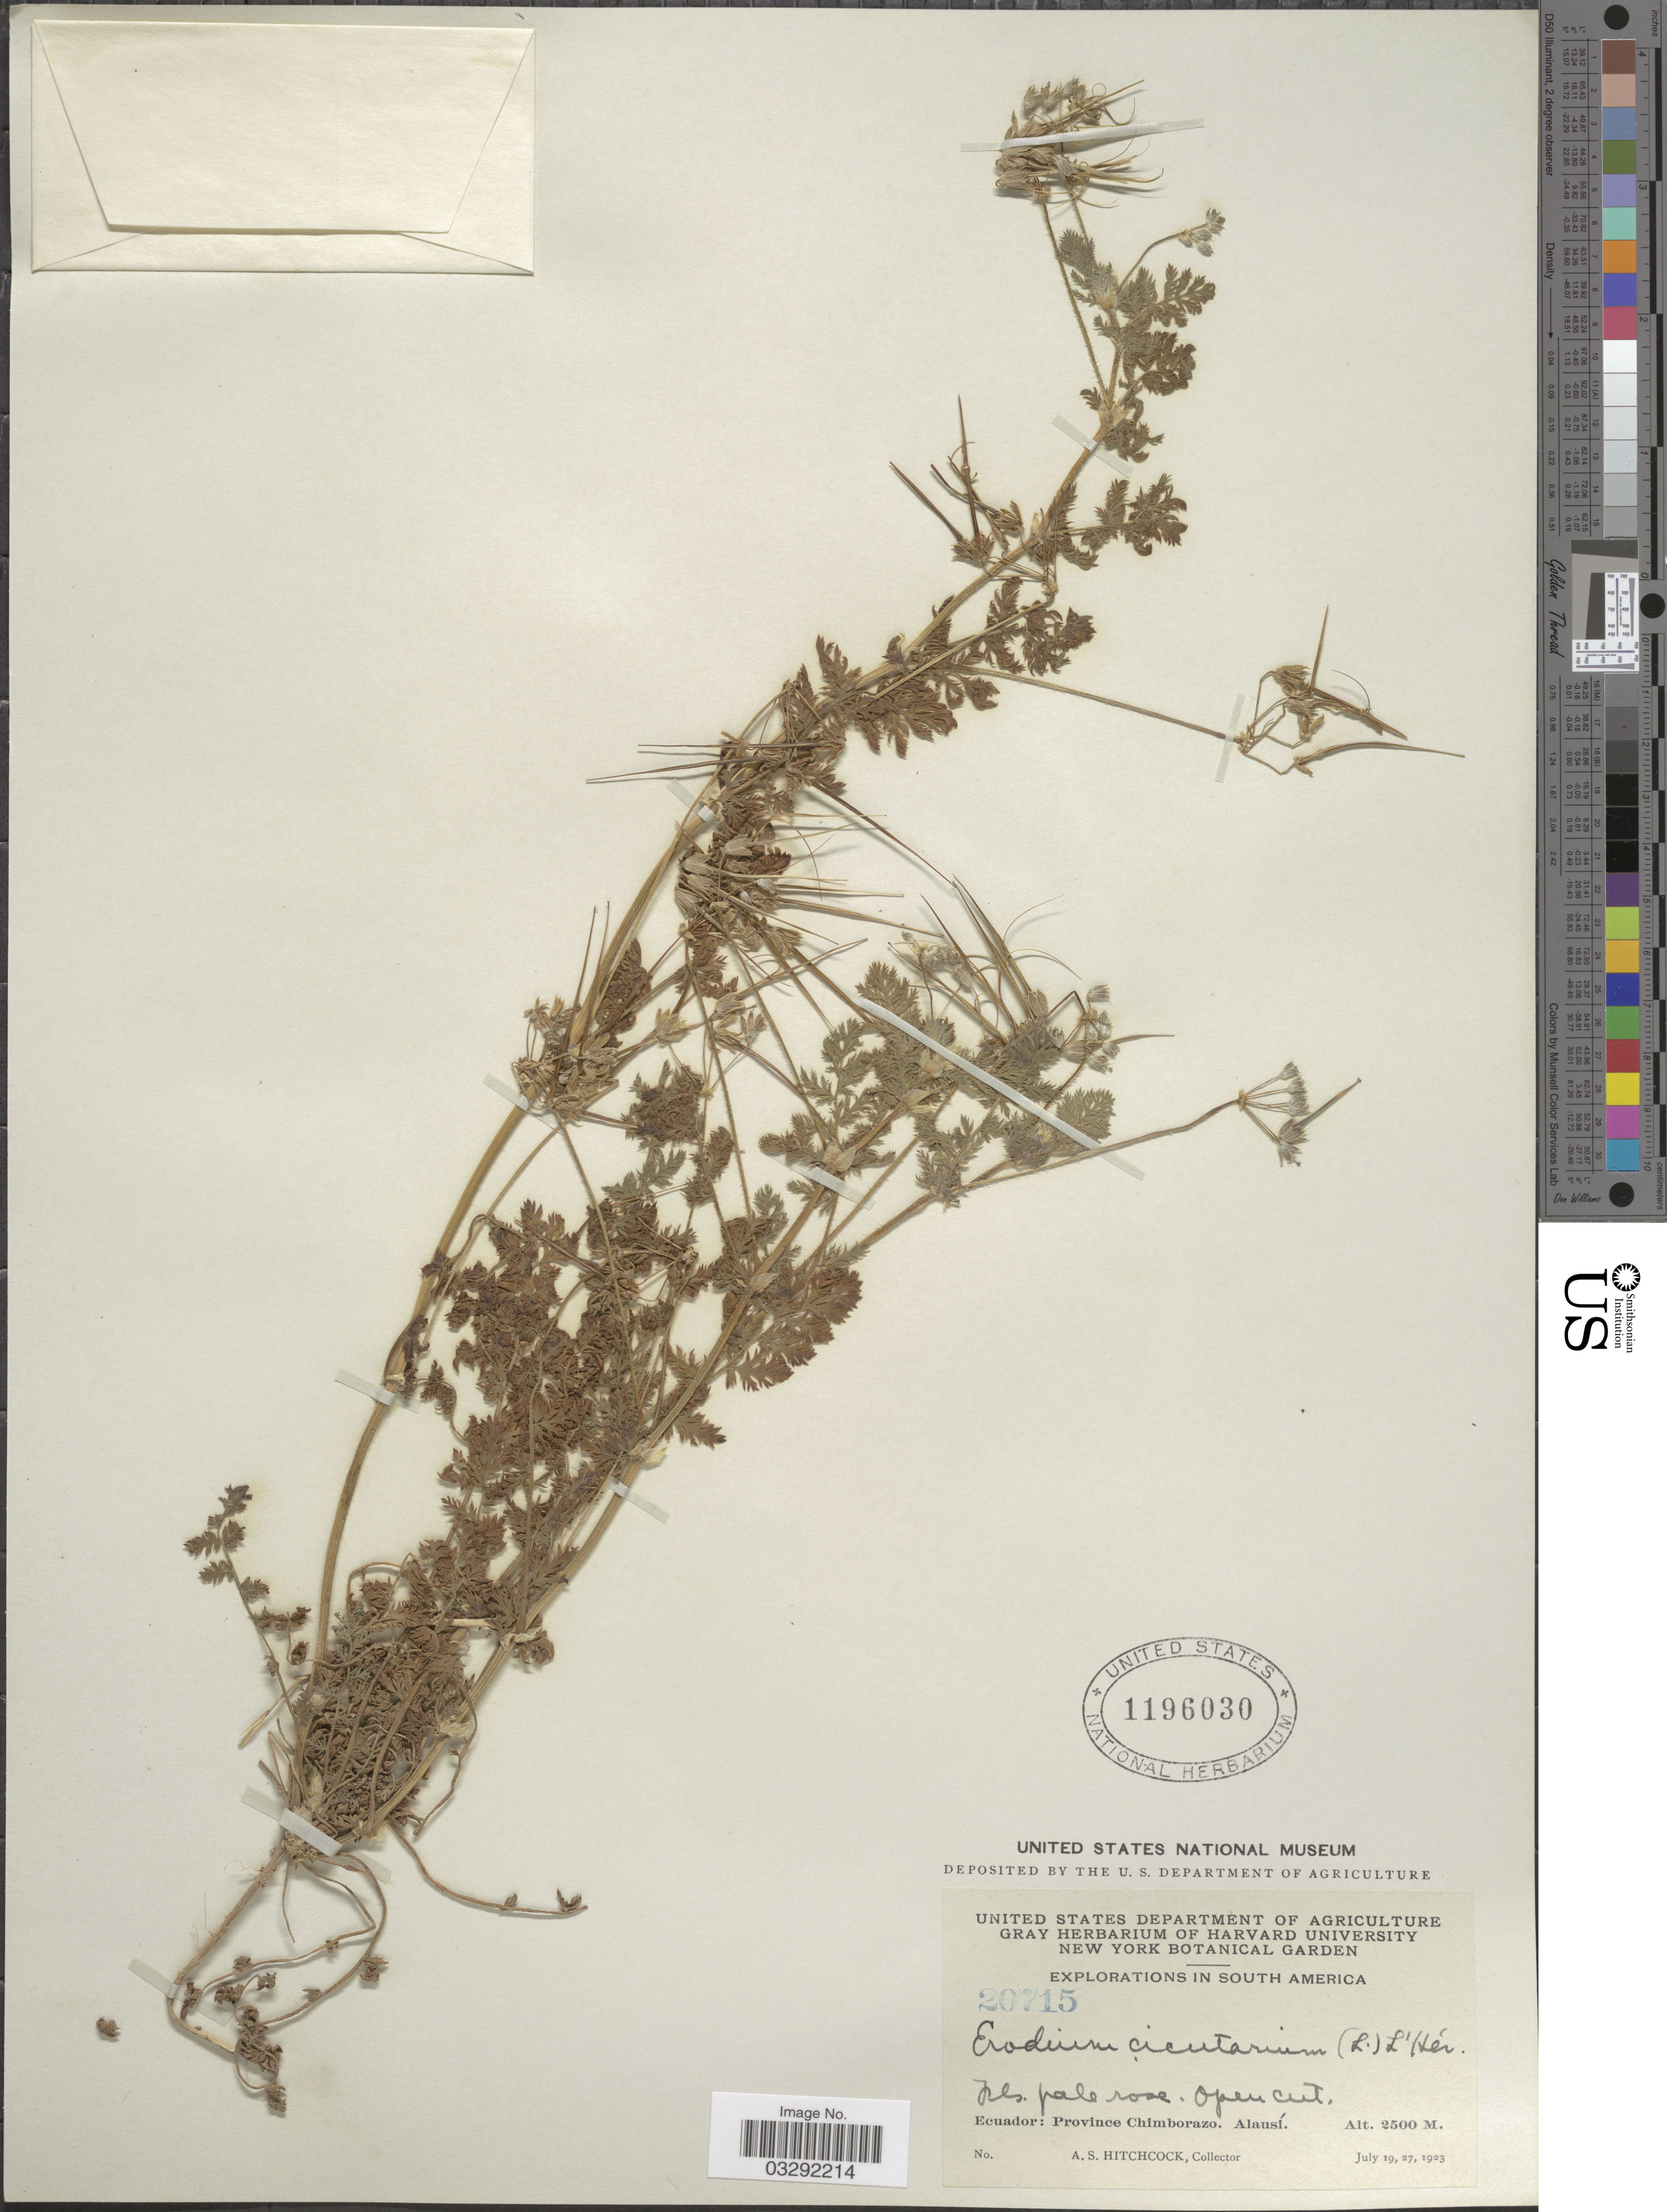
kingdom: Plantae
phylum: Tracheophyta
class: Magnoliopsida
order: Geraniales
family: Geraniaceae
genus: Erodium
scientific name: Erodium cicutarium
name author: (L.) L'Hér.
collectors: A. S. Hitchcock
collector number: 20715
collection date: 1923-07-19/1923-07-27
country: Ecuador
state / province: Chimborazo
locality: Alausí.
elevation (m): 2500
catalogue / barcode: US 1196030